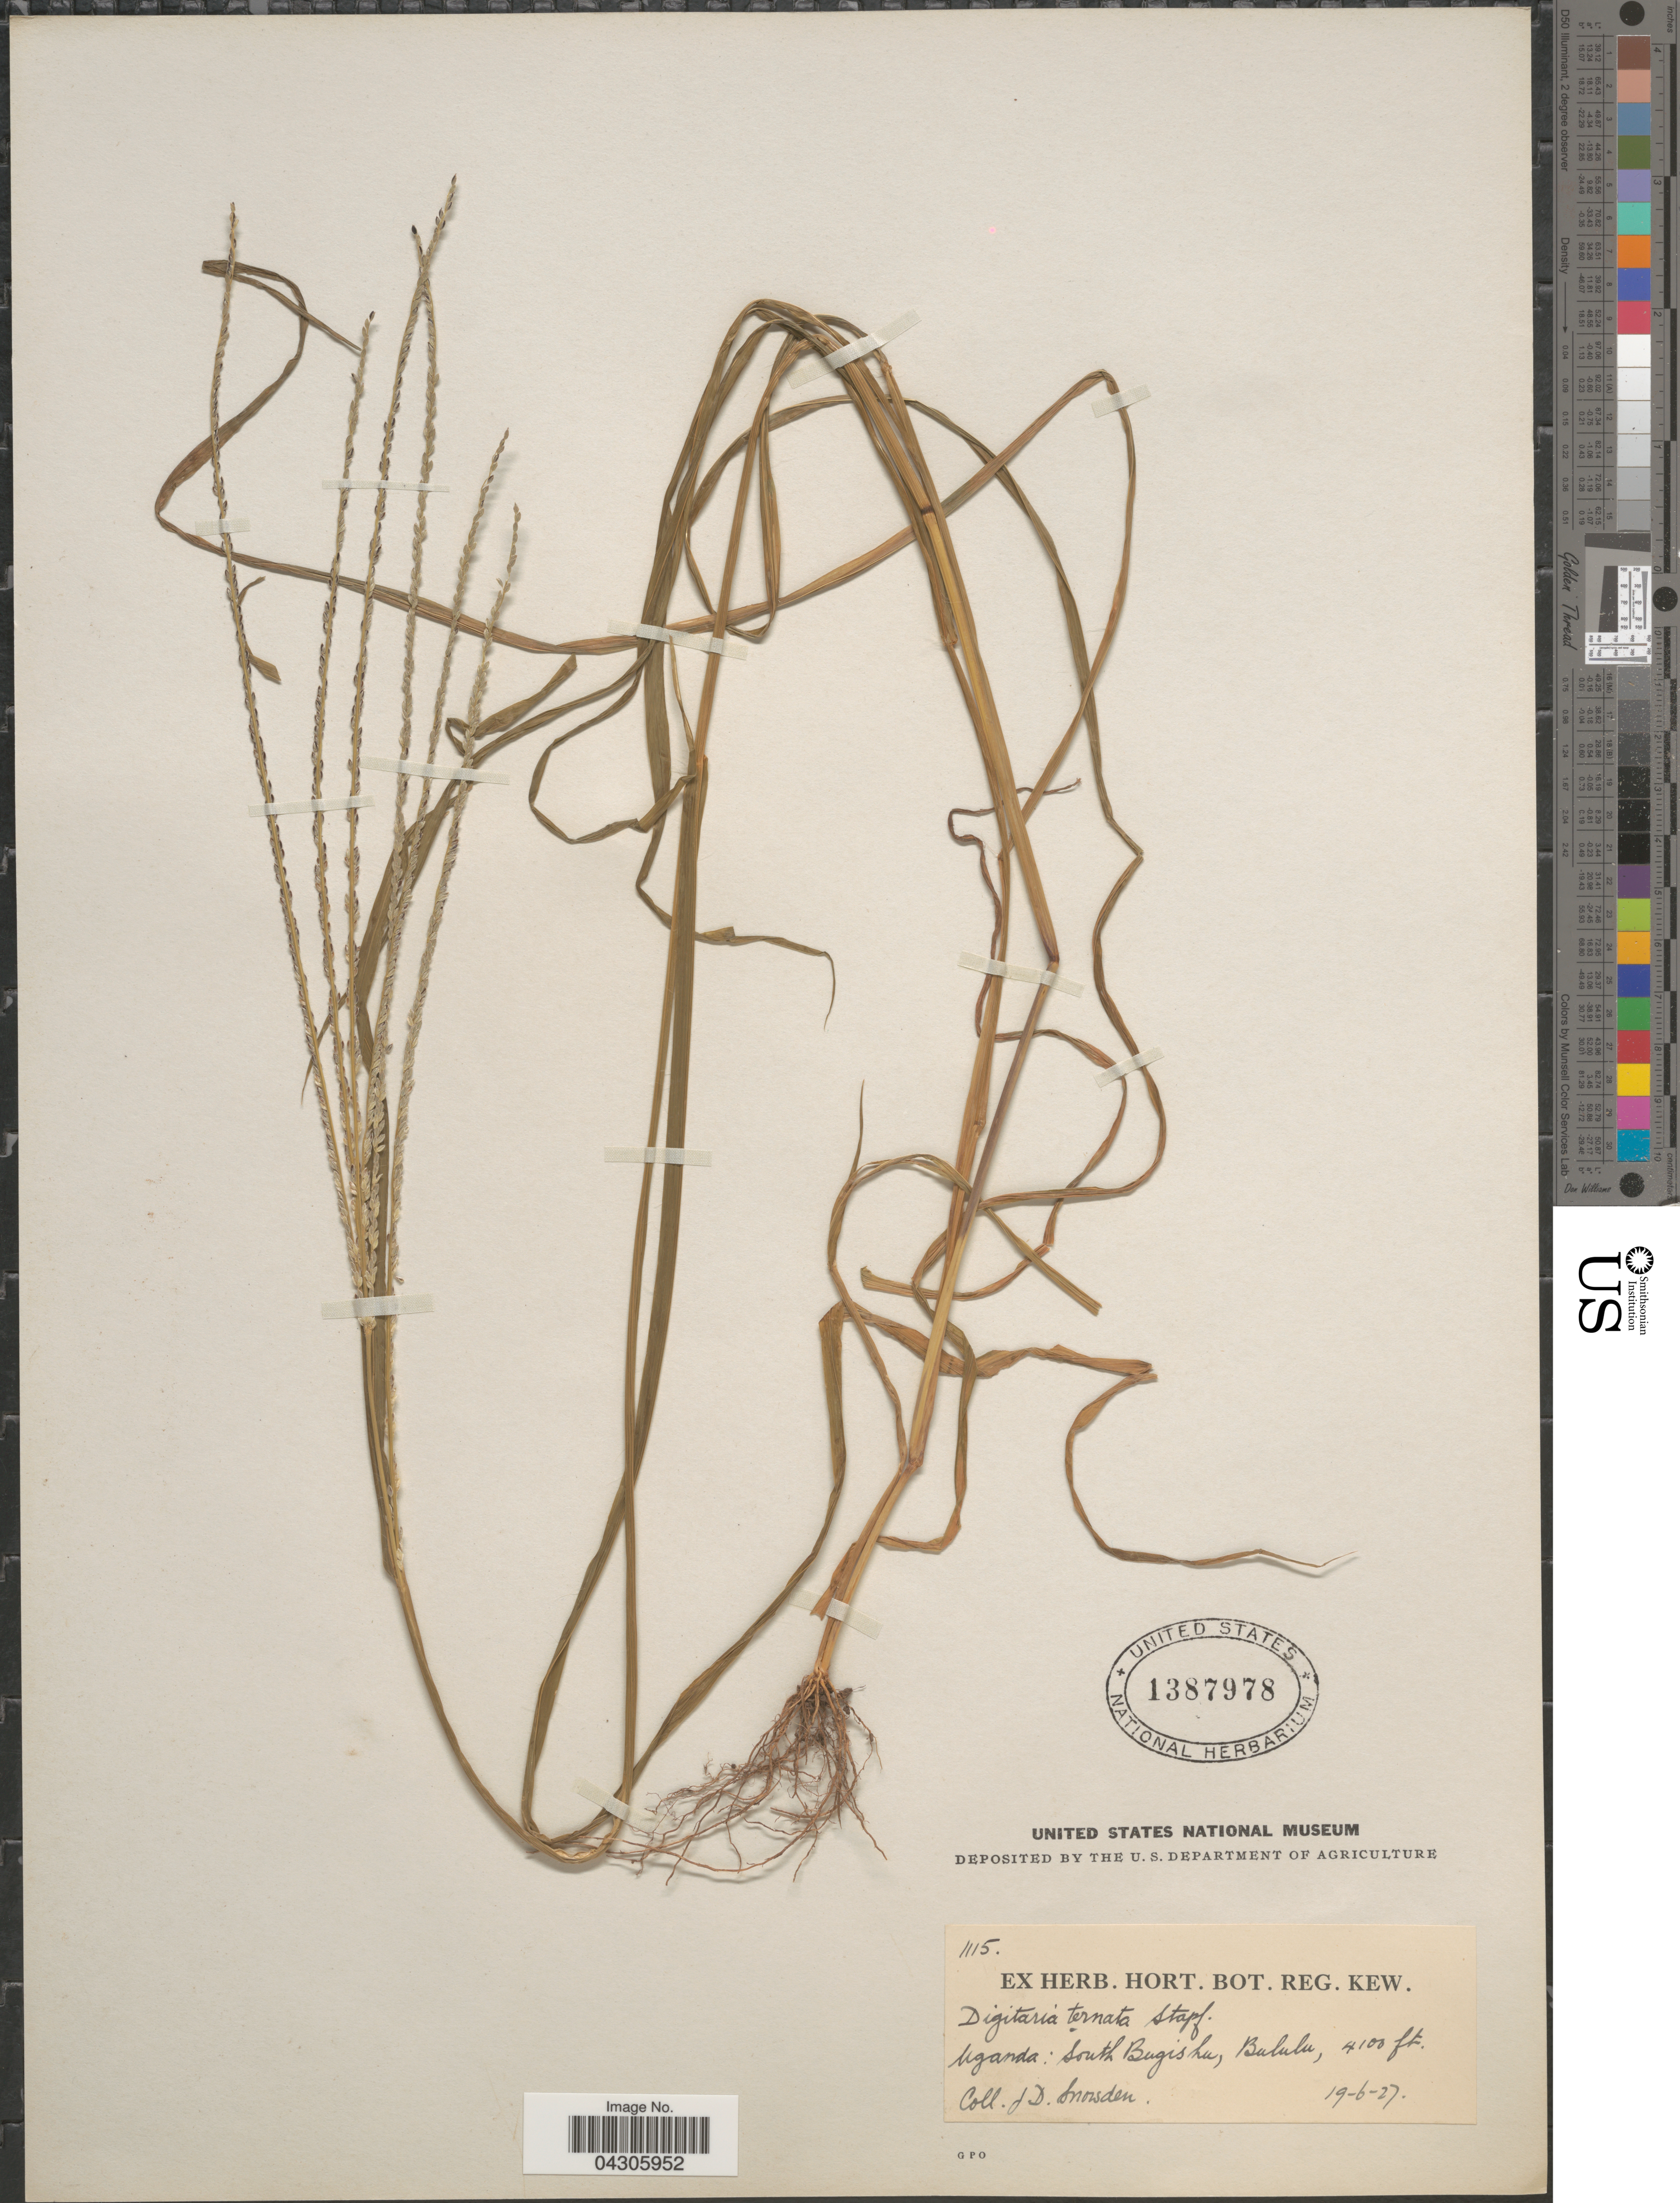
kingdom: Plantae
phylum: Tracheophyta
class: Liliopsida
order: Poales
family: Poaceae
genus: Digitaria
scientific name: Digitaria ternata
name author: (Hochr. ex A. Rich.) Stapf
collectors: J. Snowden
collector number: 1115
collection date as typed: Transcribed d/m/y: 19/6/27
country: Uganda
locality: South Bugishu, Bululu.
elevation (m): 1250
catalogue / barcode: US 1387978